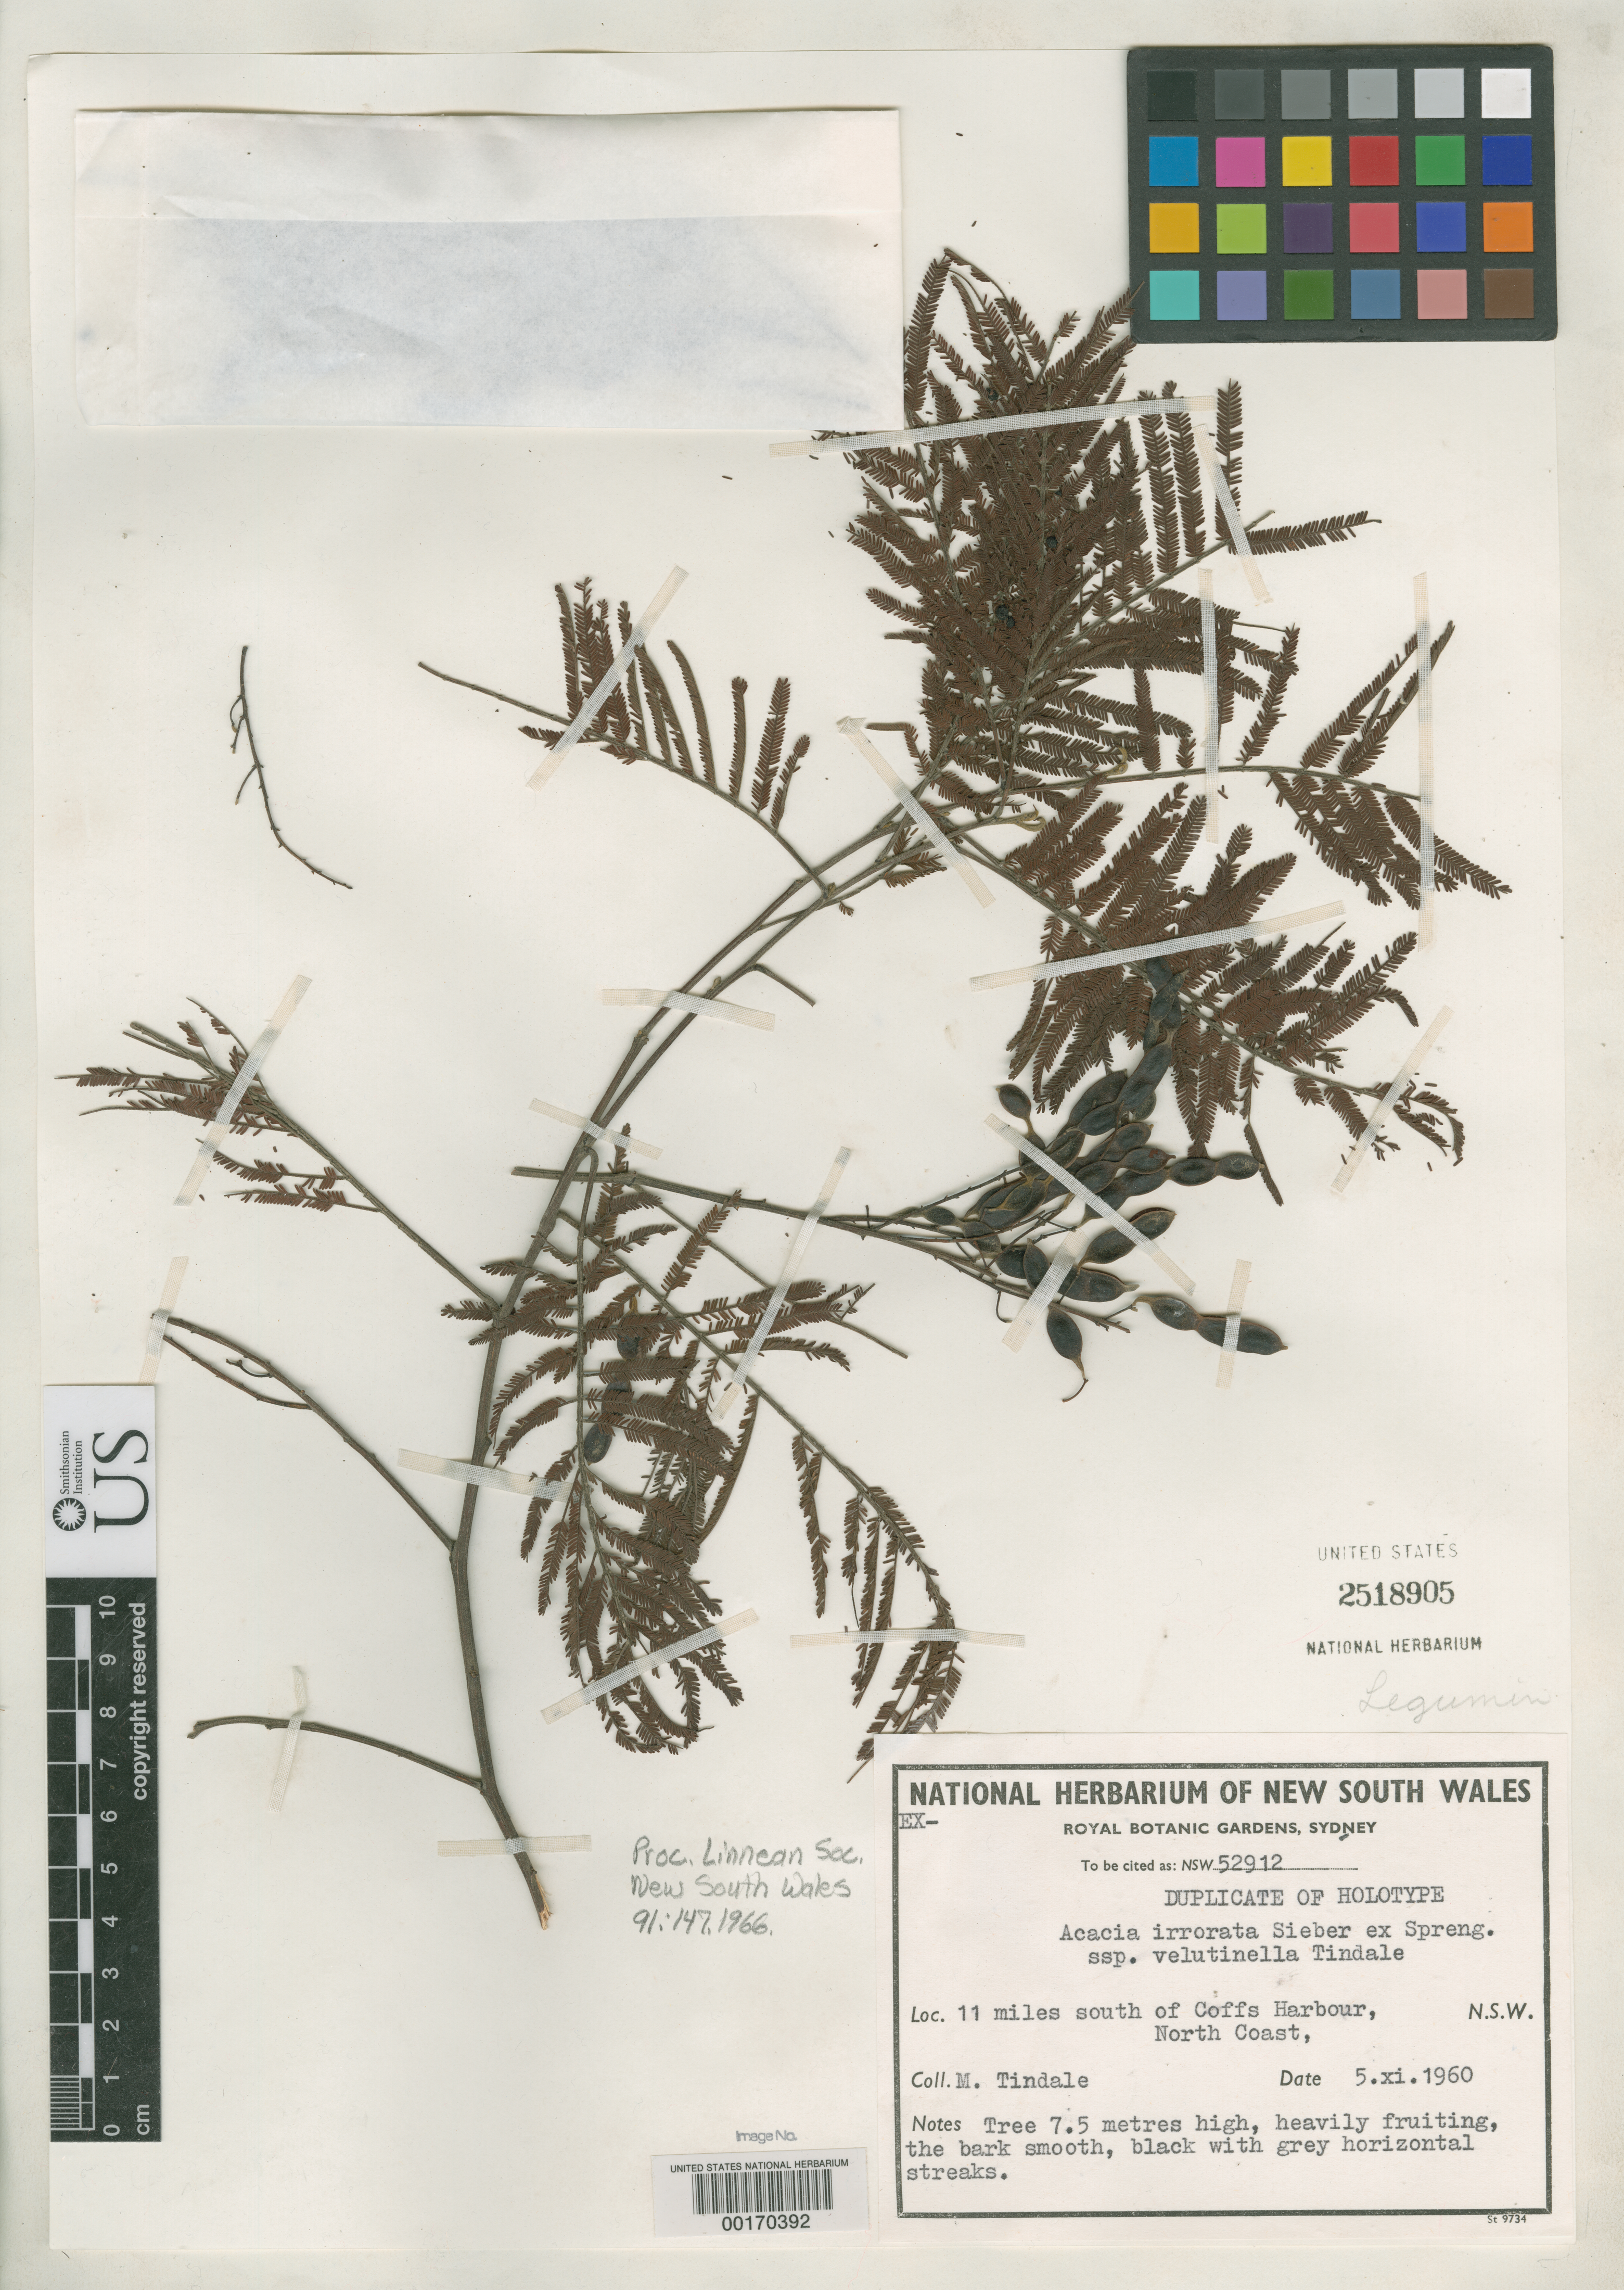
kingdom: Plantae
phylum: Tracheophyta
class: Magnoliopsida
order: Fabales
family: Fabaceae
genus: Acacia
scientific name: Acacia irrorata subsp. velutinella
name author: Tindale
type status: Isotype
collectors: M. D. Tindale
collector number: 52912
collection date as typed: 05 Nov 1960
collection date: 1960-11-05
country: Australia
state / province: New South Wales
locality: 11 mi S of Coffs Harbour, north coast.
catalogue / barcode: US 2518905